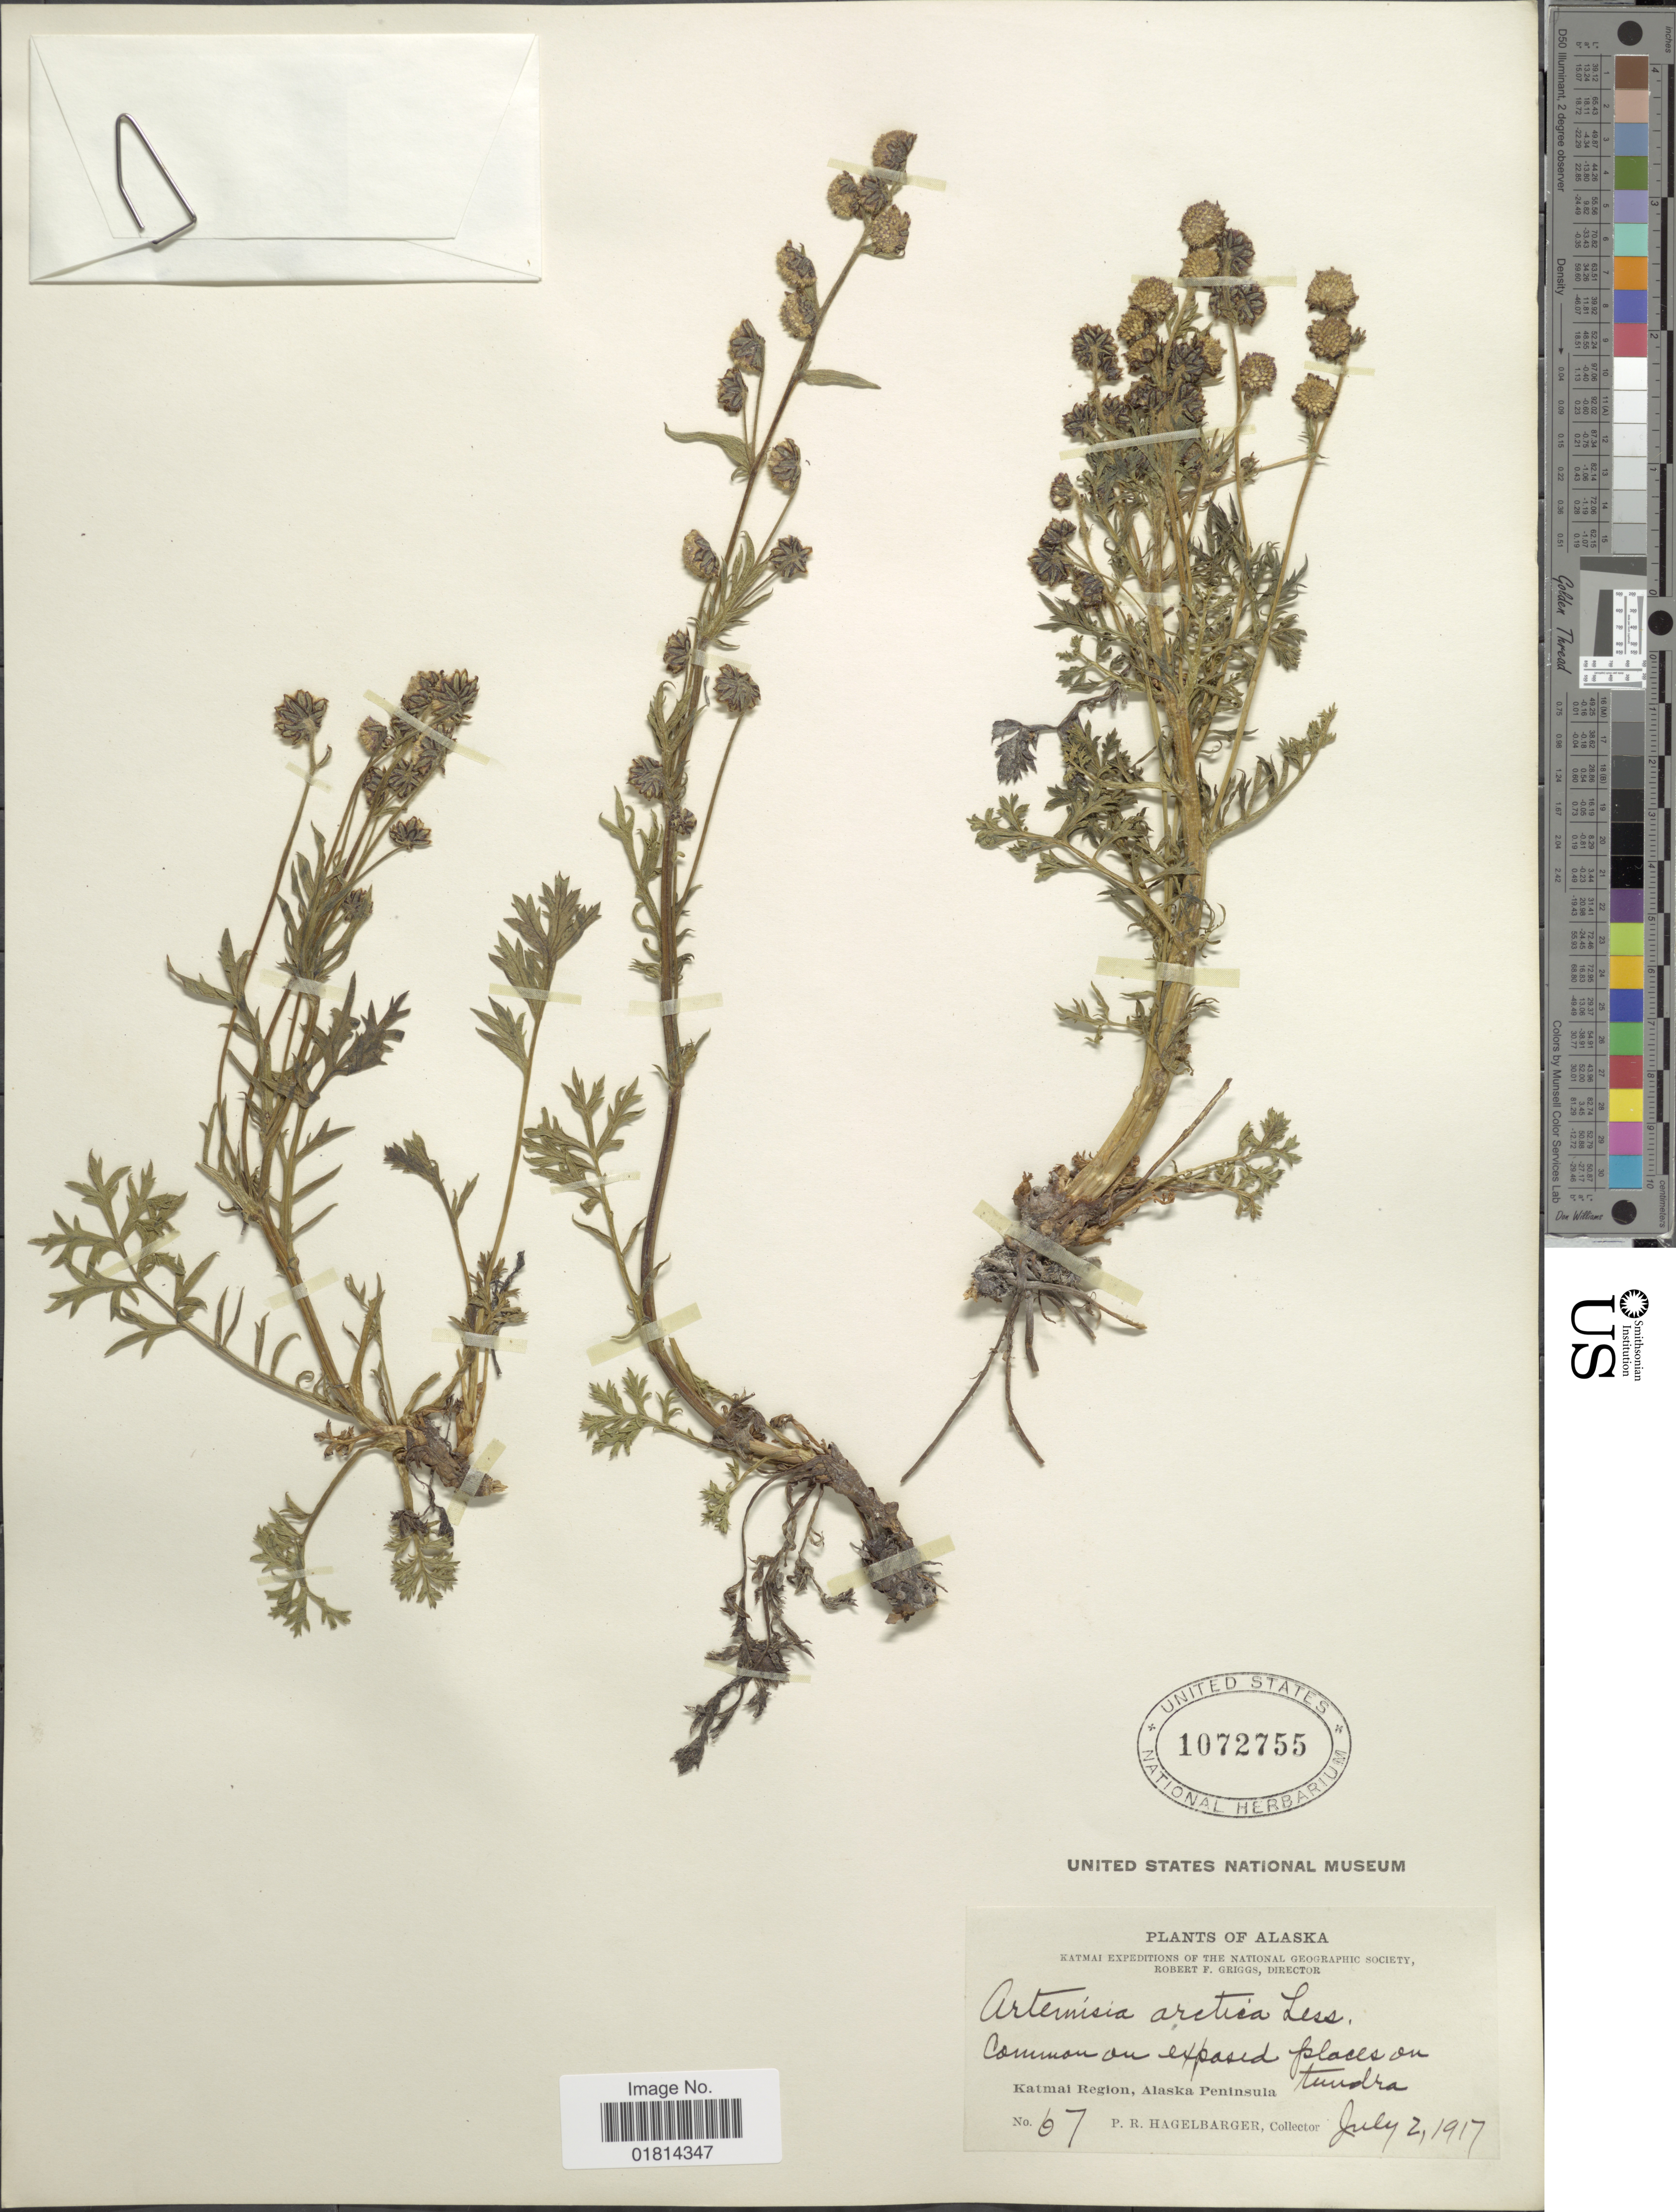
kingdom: Plantae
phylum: Tracheophyta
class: Magnoliopsida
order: Asterales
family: Asteraceae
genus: Artemisia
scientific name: Artemisia arctica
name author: Less.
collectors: P. Hagelbarger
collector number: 67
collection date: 1917-07-02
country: United States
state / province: Alaska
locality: Katmai Region, Alaska Peninsula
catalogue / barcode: US 1072755